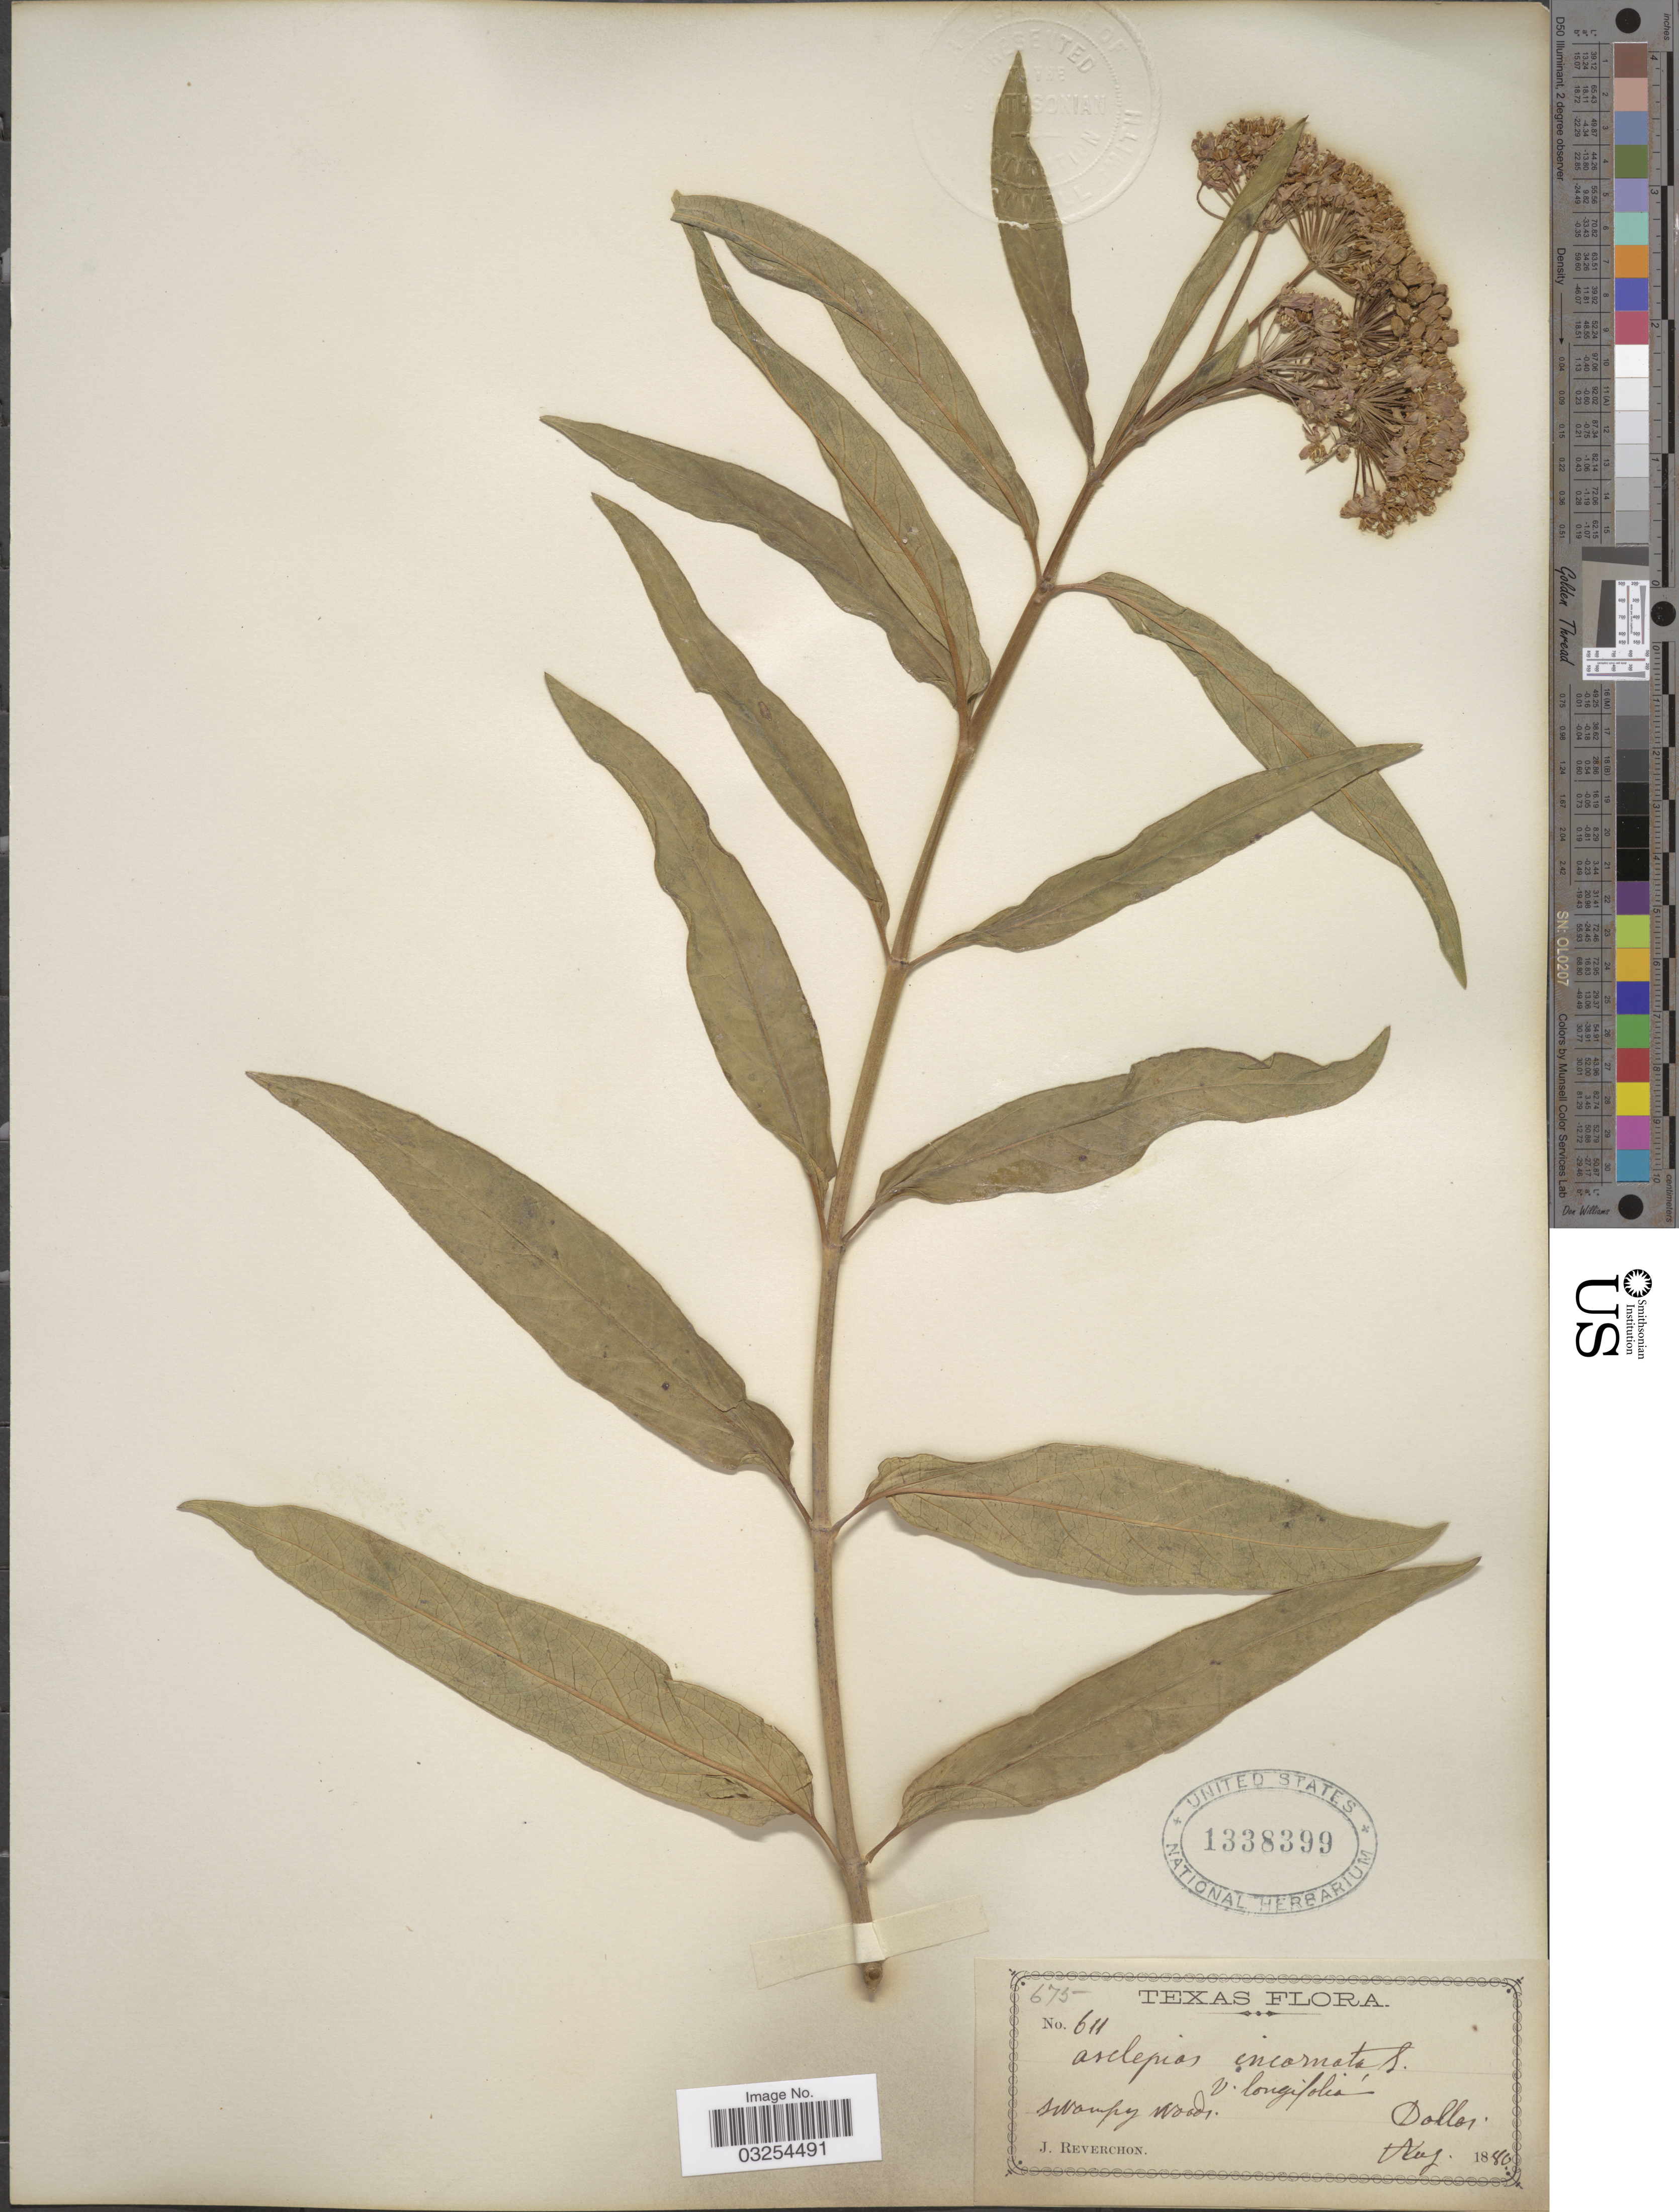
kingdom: Plantae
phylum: Tracheophyta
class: Magnoliopsida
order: Gentianales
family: Apocynaceae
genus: Asclepias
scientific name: Asclepias incarnata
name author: L.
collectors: J. Reverchon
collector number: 611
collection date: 1886-08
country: United States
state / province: Texas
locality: Dallas.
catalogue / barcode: US 1338399